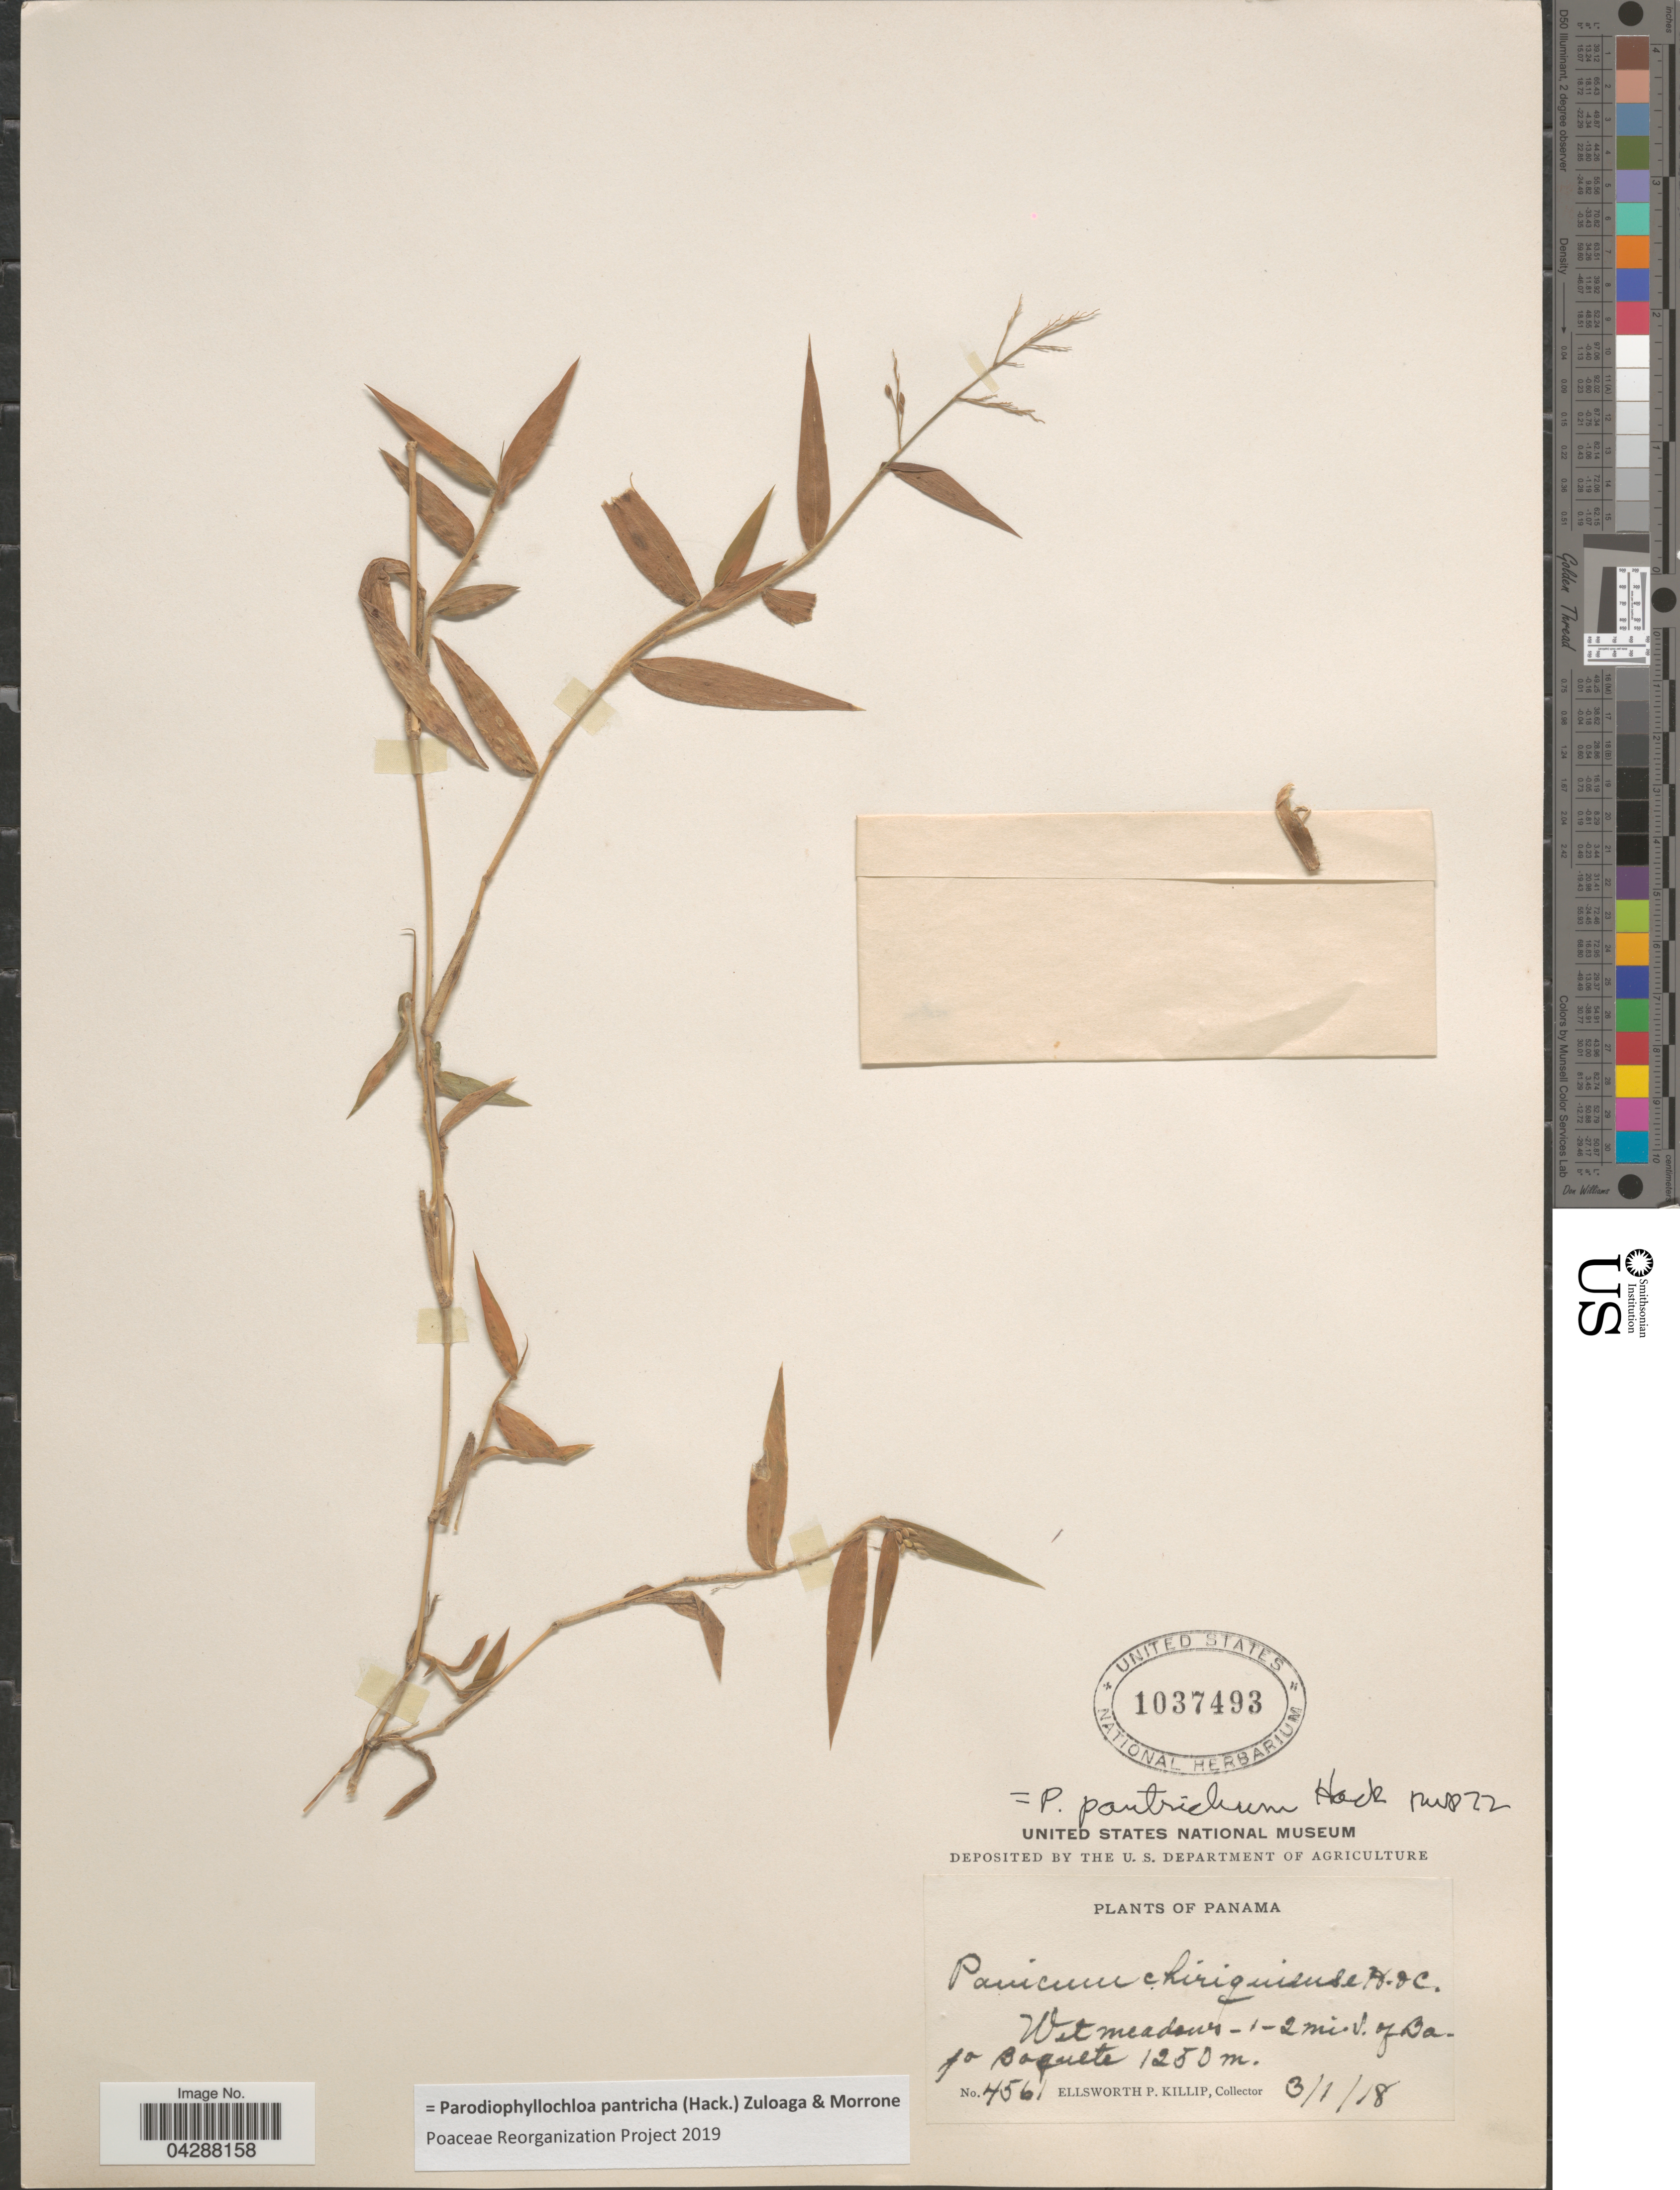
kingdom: Plantae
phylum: Tracheophyta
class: Liliopsida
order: Poales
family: Poaceae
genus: Parodiophyllochloa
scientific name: Parodiophyllochloa pantricha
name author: (Hack.) Zuloaga & Morrone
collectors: E. P. Killip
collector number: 4561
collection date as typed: Transcribed d/m/y: 3/1/18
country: Panama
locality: Wet meadows. 1-2 mi. S. of Baja Boquete.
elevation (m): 1250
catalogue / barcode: US 1037493